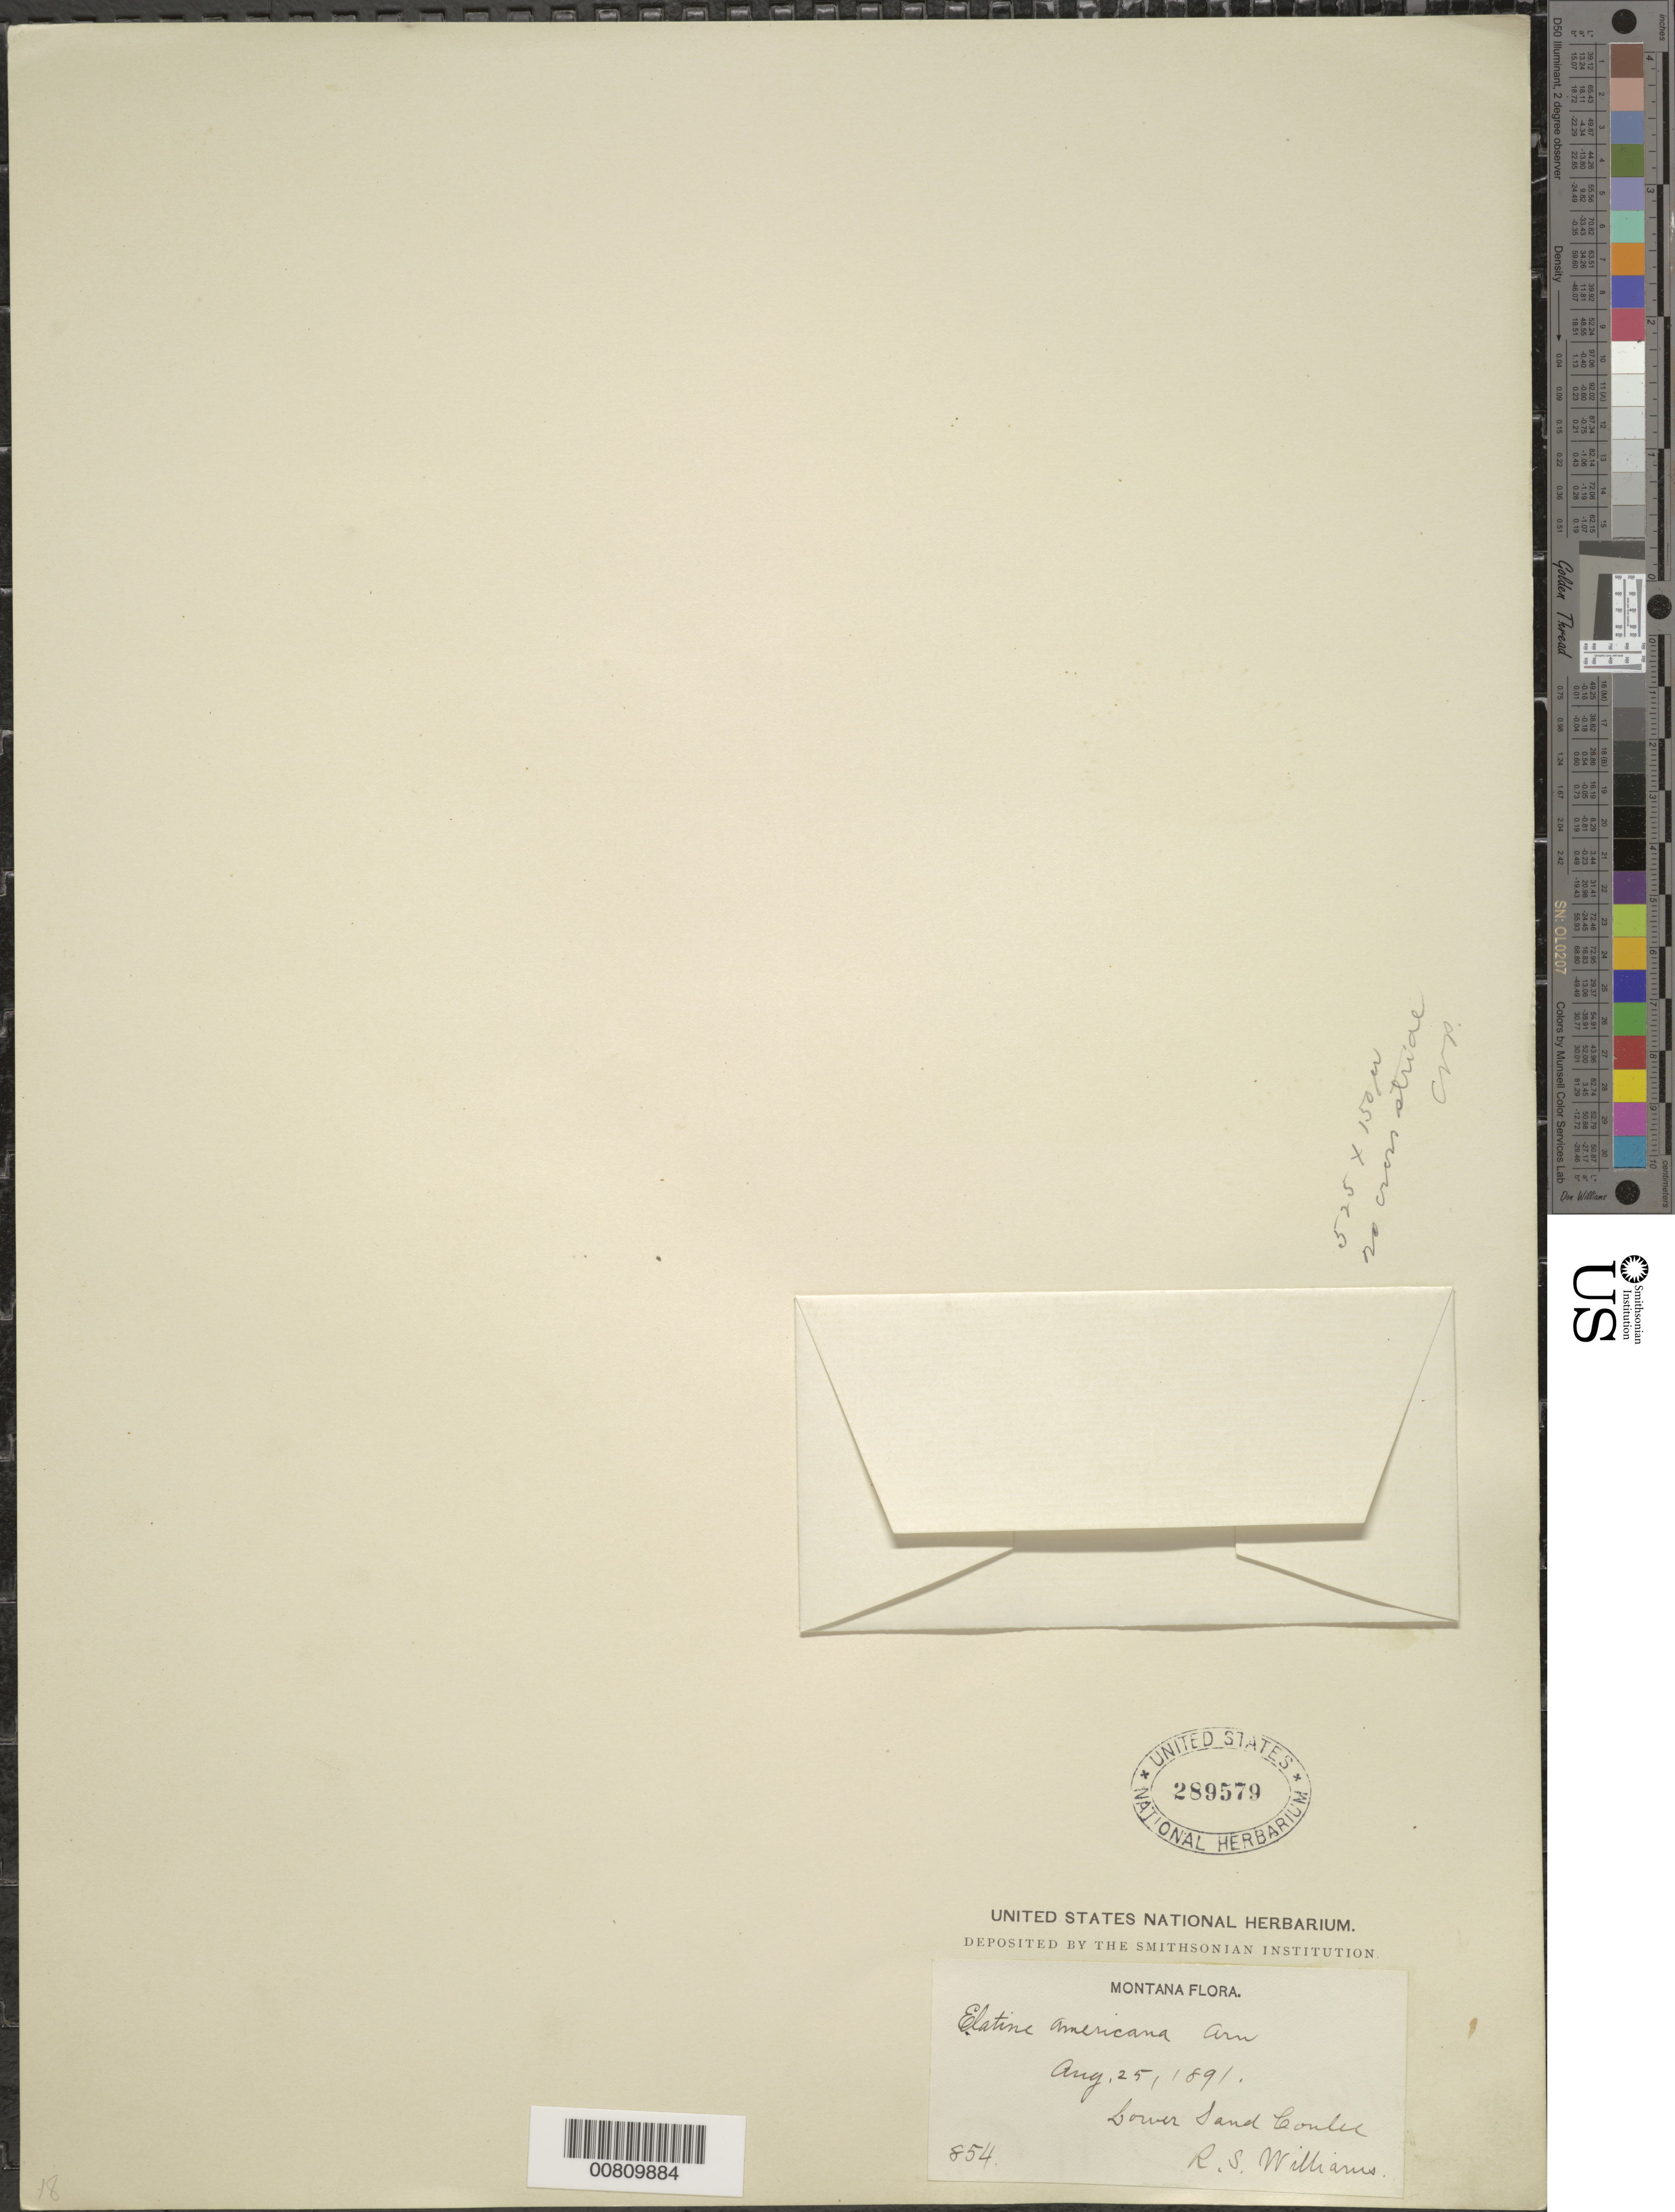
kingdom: Plantae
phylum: Tracheophyta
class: Magnoliopsida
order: Malpighiales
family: Elatinaceae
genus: Elatine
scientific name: Elatine americana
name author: (Pursh) Arn.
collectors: R. S. Williams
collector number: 854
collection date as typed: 25 Aug 1891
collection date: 1891-08-25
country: United States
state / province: Montana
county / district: Cascade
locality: Lower Sand Coulee.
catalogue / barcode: US 289579